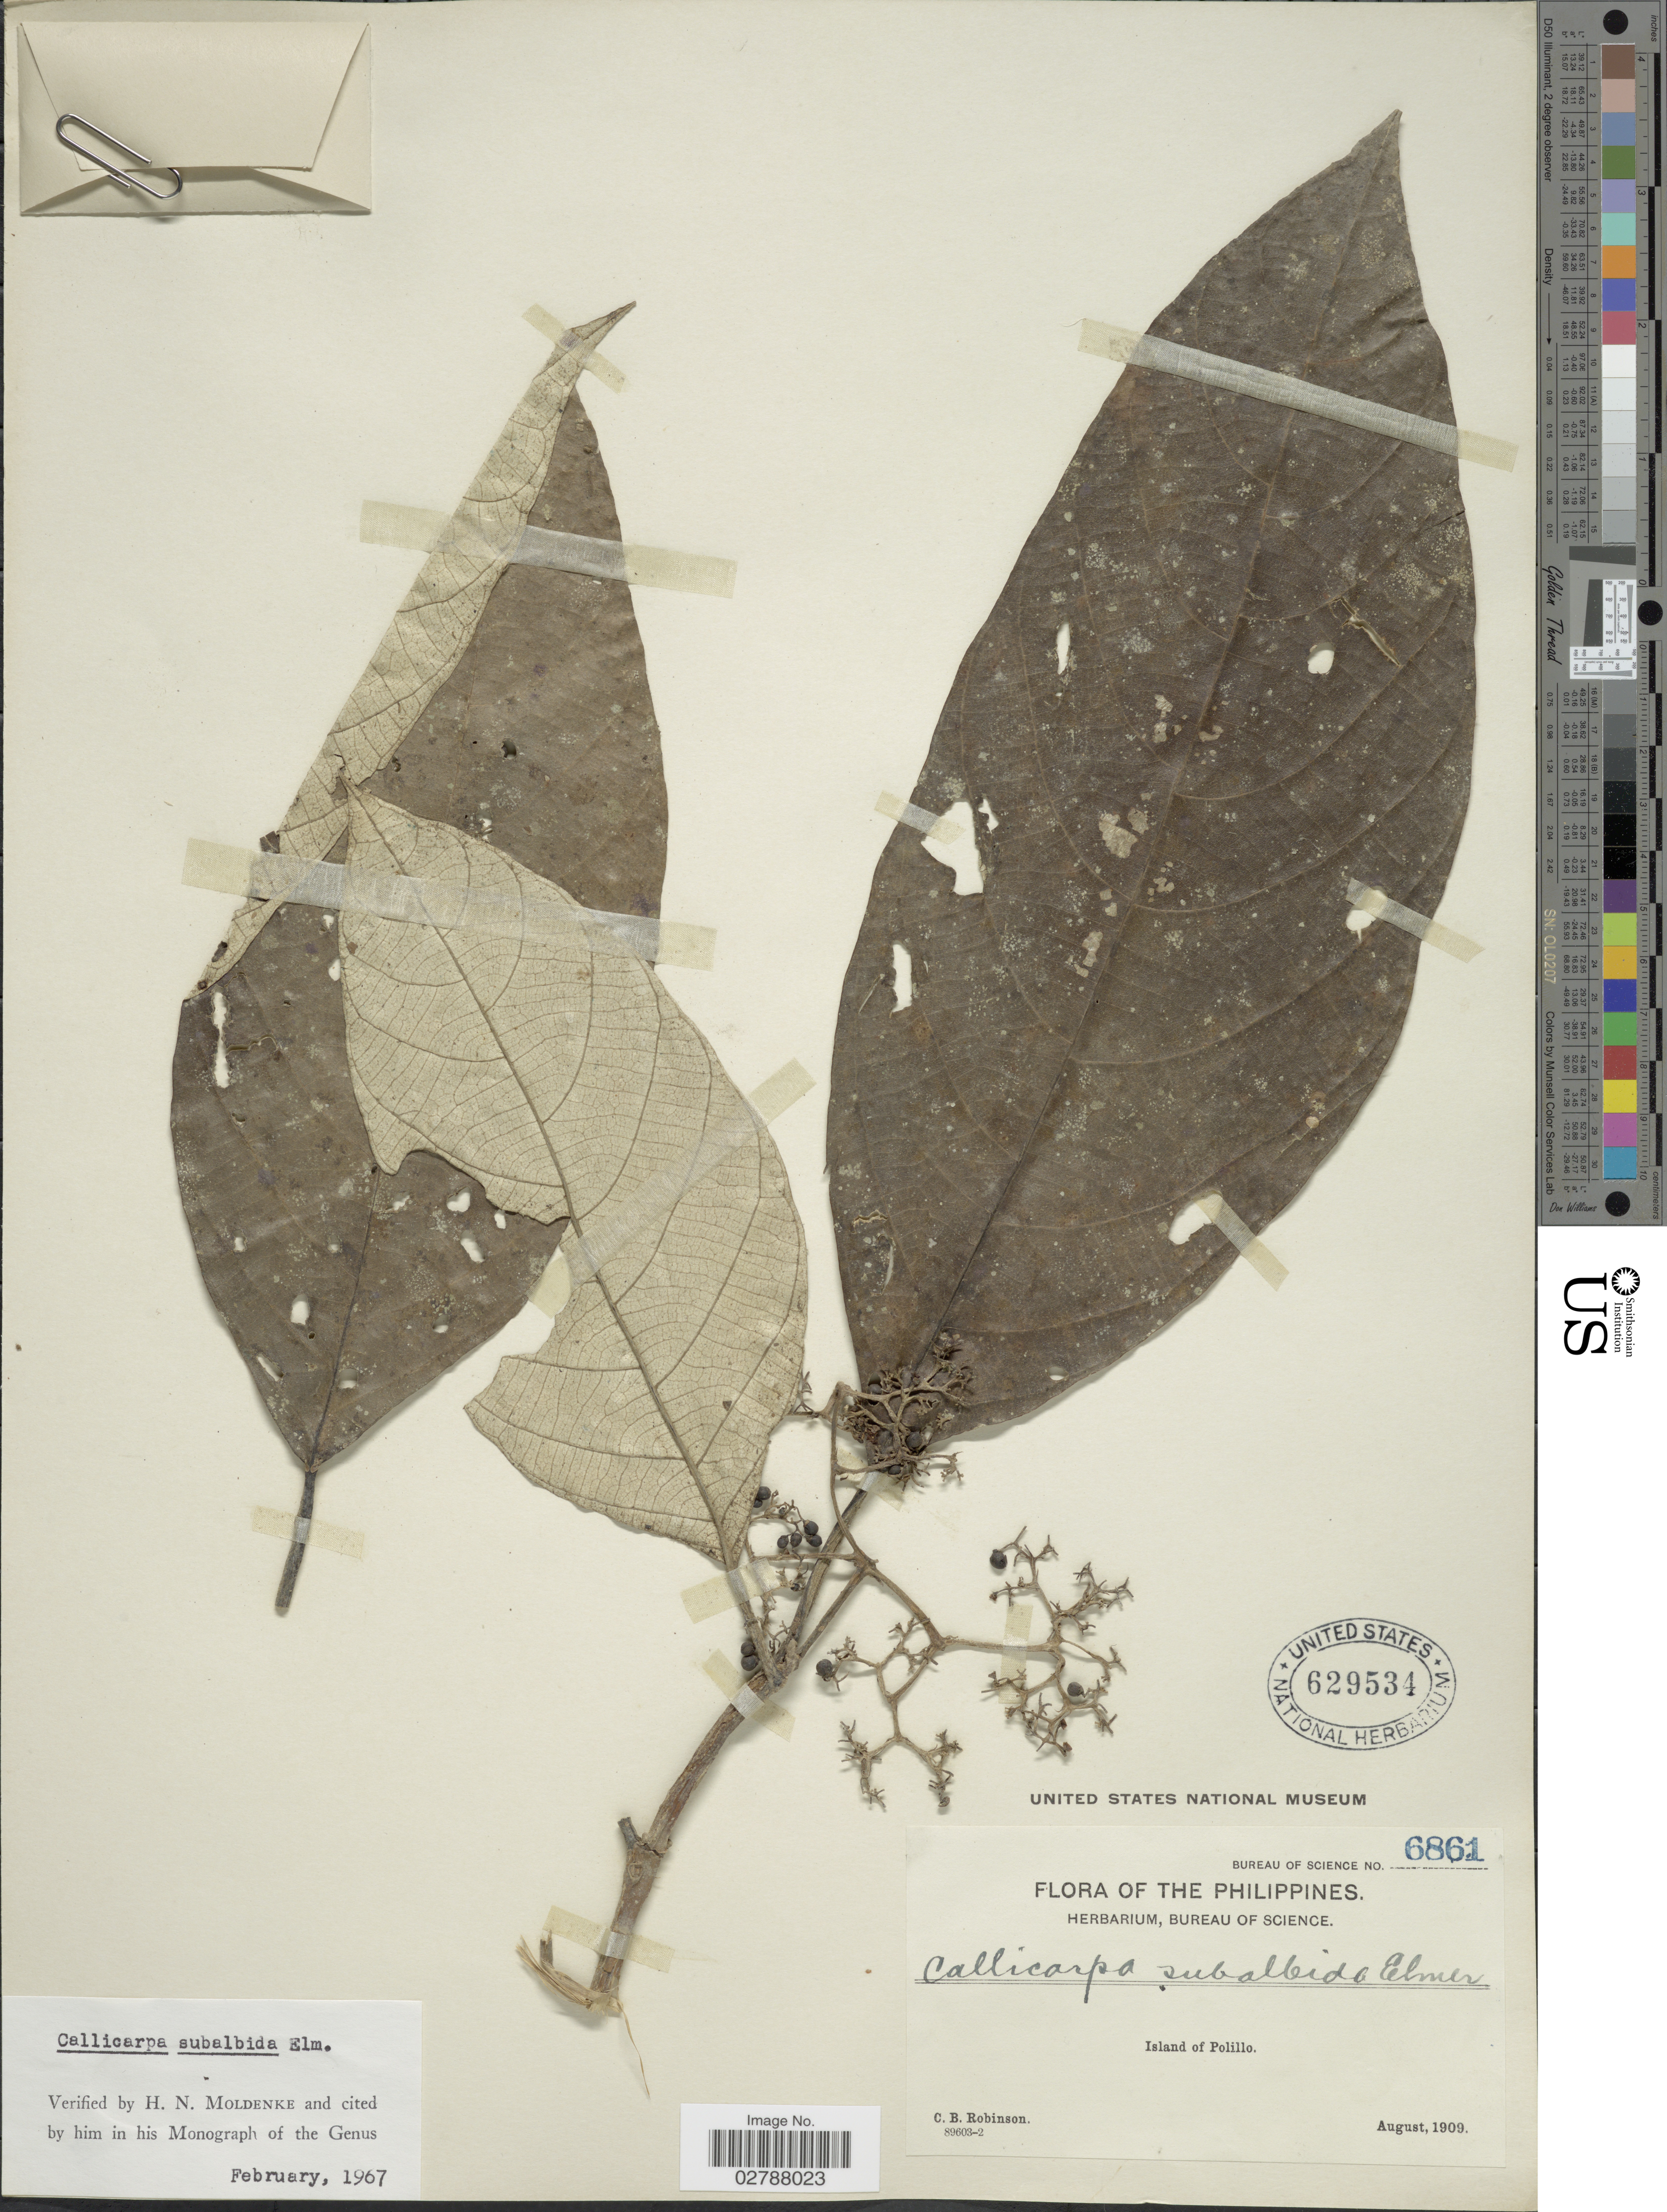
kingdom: Plantae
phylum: Tracheophyta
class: Magnoliopsida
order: Lamiales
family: Lamiaceae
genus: Callicarpa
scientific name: Callicarpa subalbida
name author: Elmer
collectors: C. Robinson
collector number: Bureau of Science6861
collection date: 1909-08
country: Philippines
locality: Island of Polillo.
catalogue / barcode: US 629534